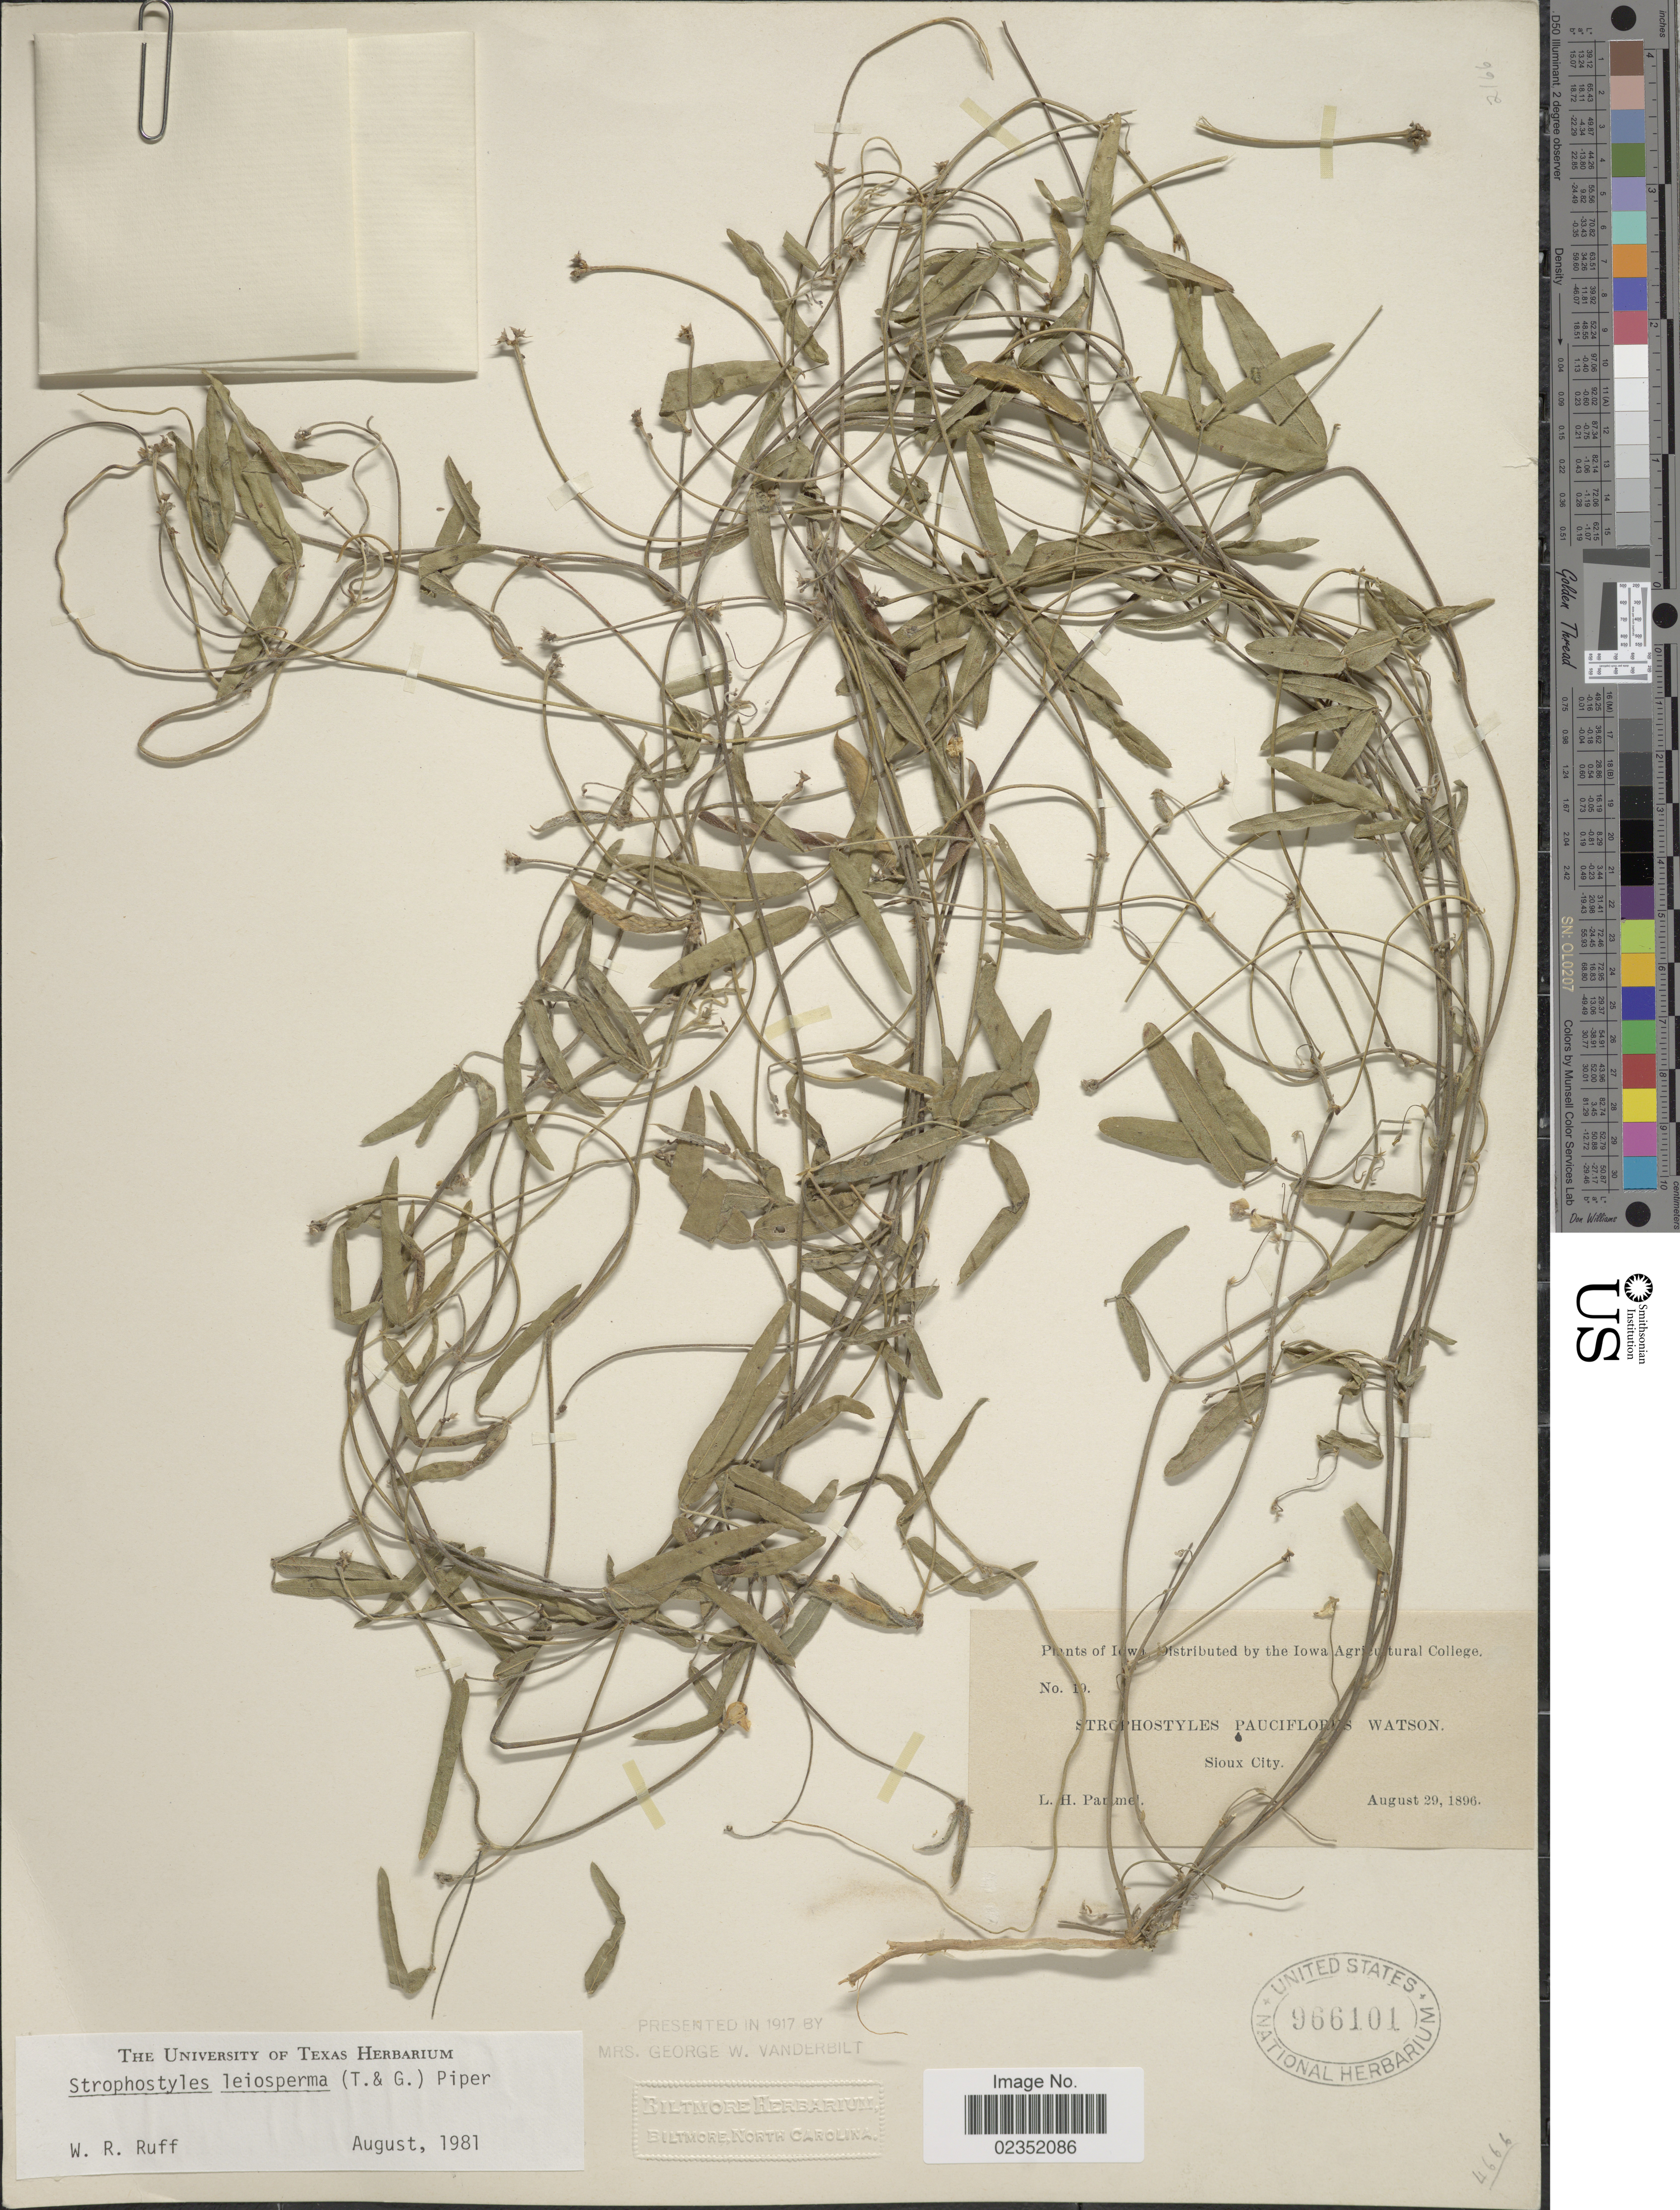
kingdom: Plantae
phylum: Tracheophyta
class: Magnoliopsida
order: Fabales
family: Fabaceae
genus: Strophostyles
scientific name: Strophostyles leiosperma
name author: (Torr. & A. Gray) Piper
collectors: L. Pammel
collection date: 1896-08-29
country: United States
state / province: Iowa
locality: Sioux City.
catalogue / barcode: US 966101